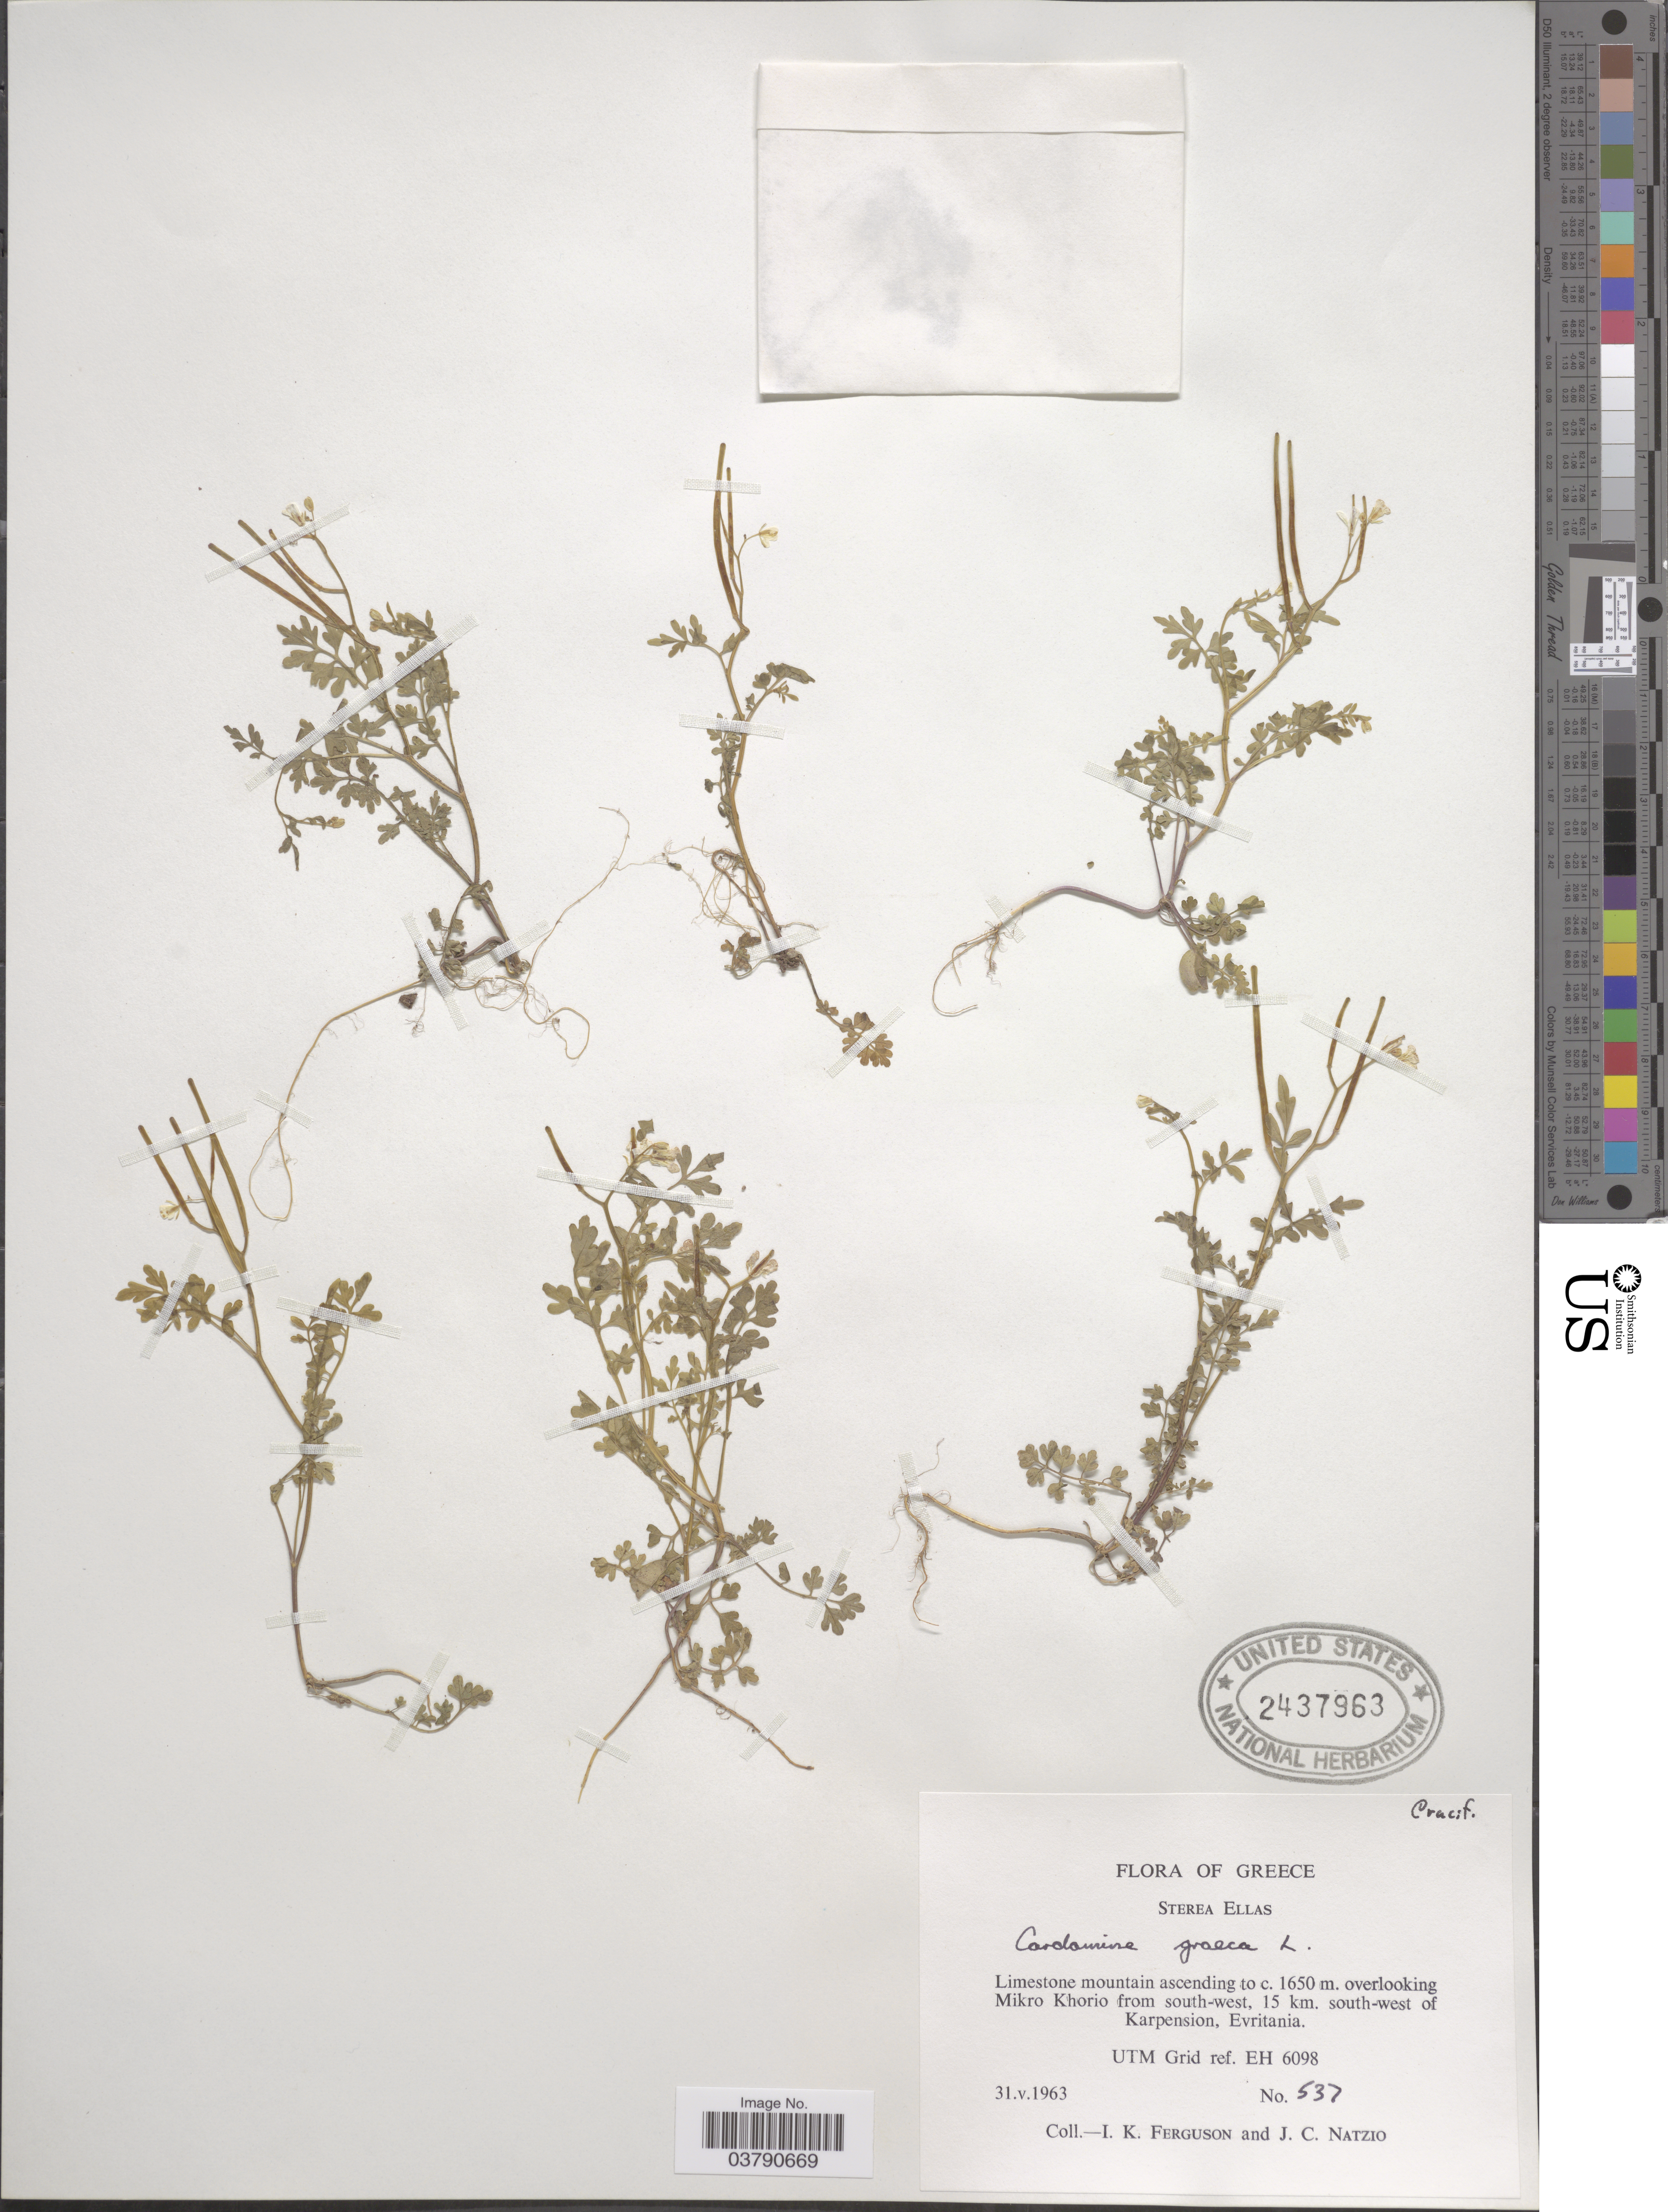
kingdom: Plantae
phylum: Tracheophyta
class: Magnoliopsida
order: Brassicales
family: Brassicaceae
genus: Cardamine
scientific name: Cardamine graeca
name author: L.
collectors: I. K. Ferguson & J. Natzio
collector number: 537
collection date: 1963-05-31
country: Greece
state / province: Central Greece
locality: Sterea Ellas. Overlooking Mikro Khorio from south-west, 15 km. south-west of Karpension, Evritania. UTM Grid ref. EH 6098.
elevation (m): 1650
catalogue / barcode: US 2437963